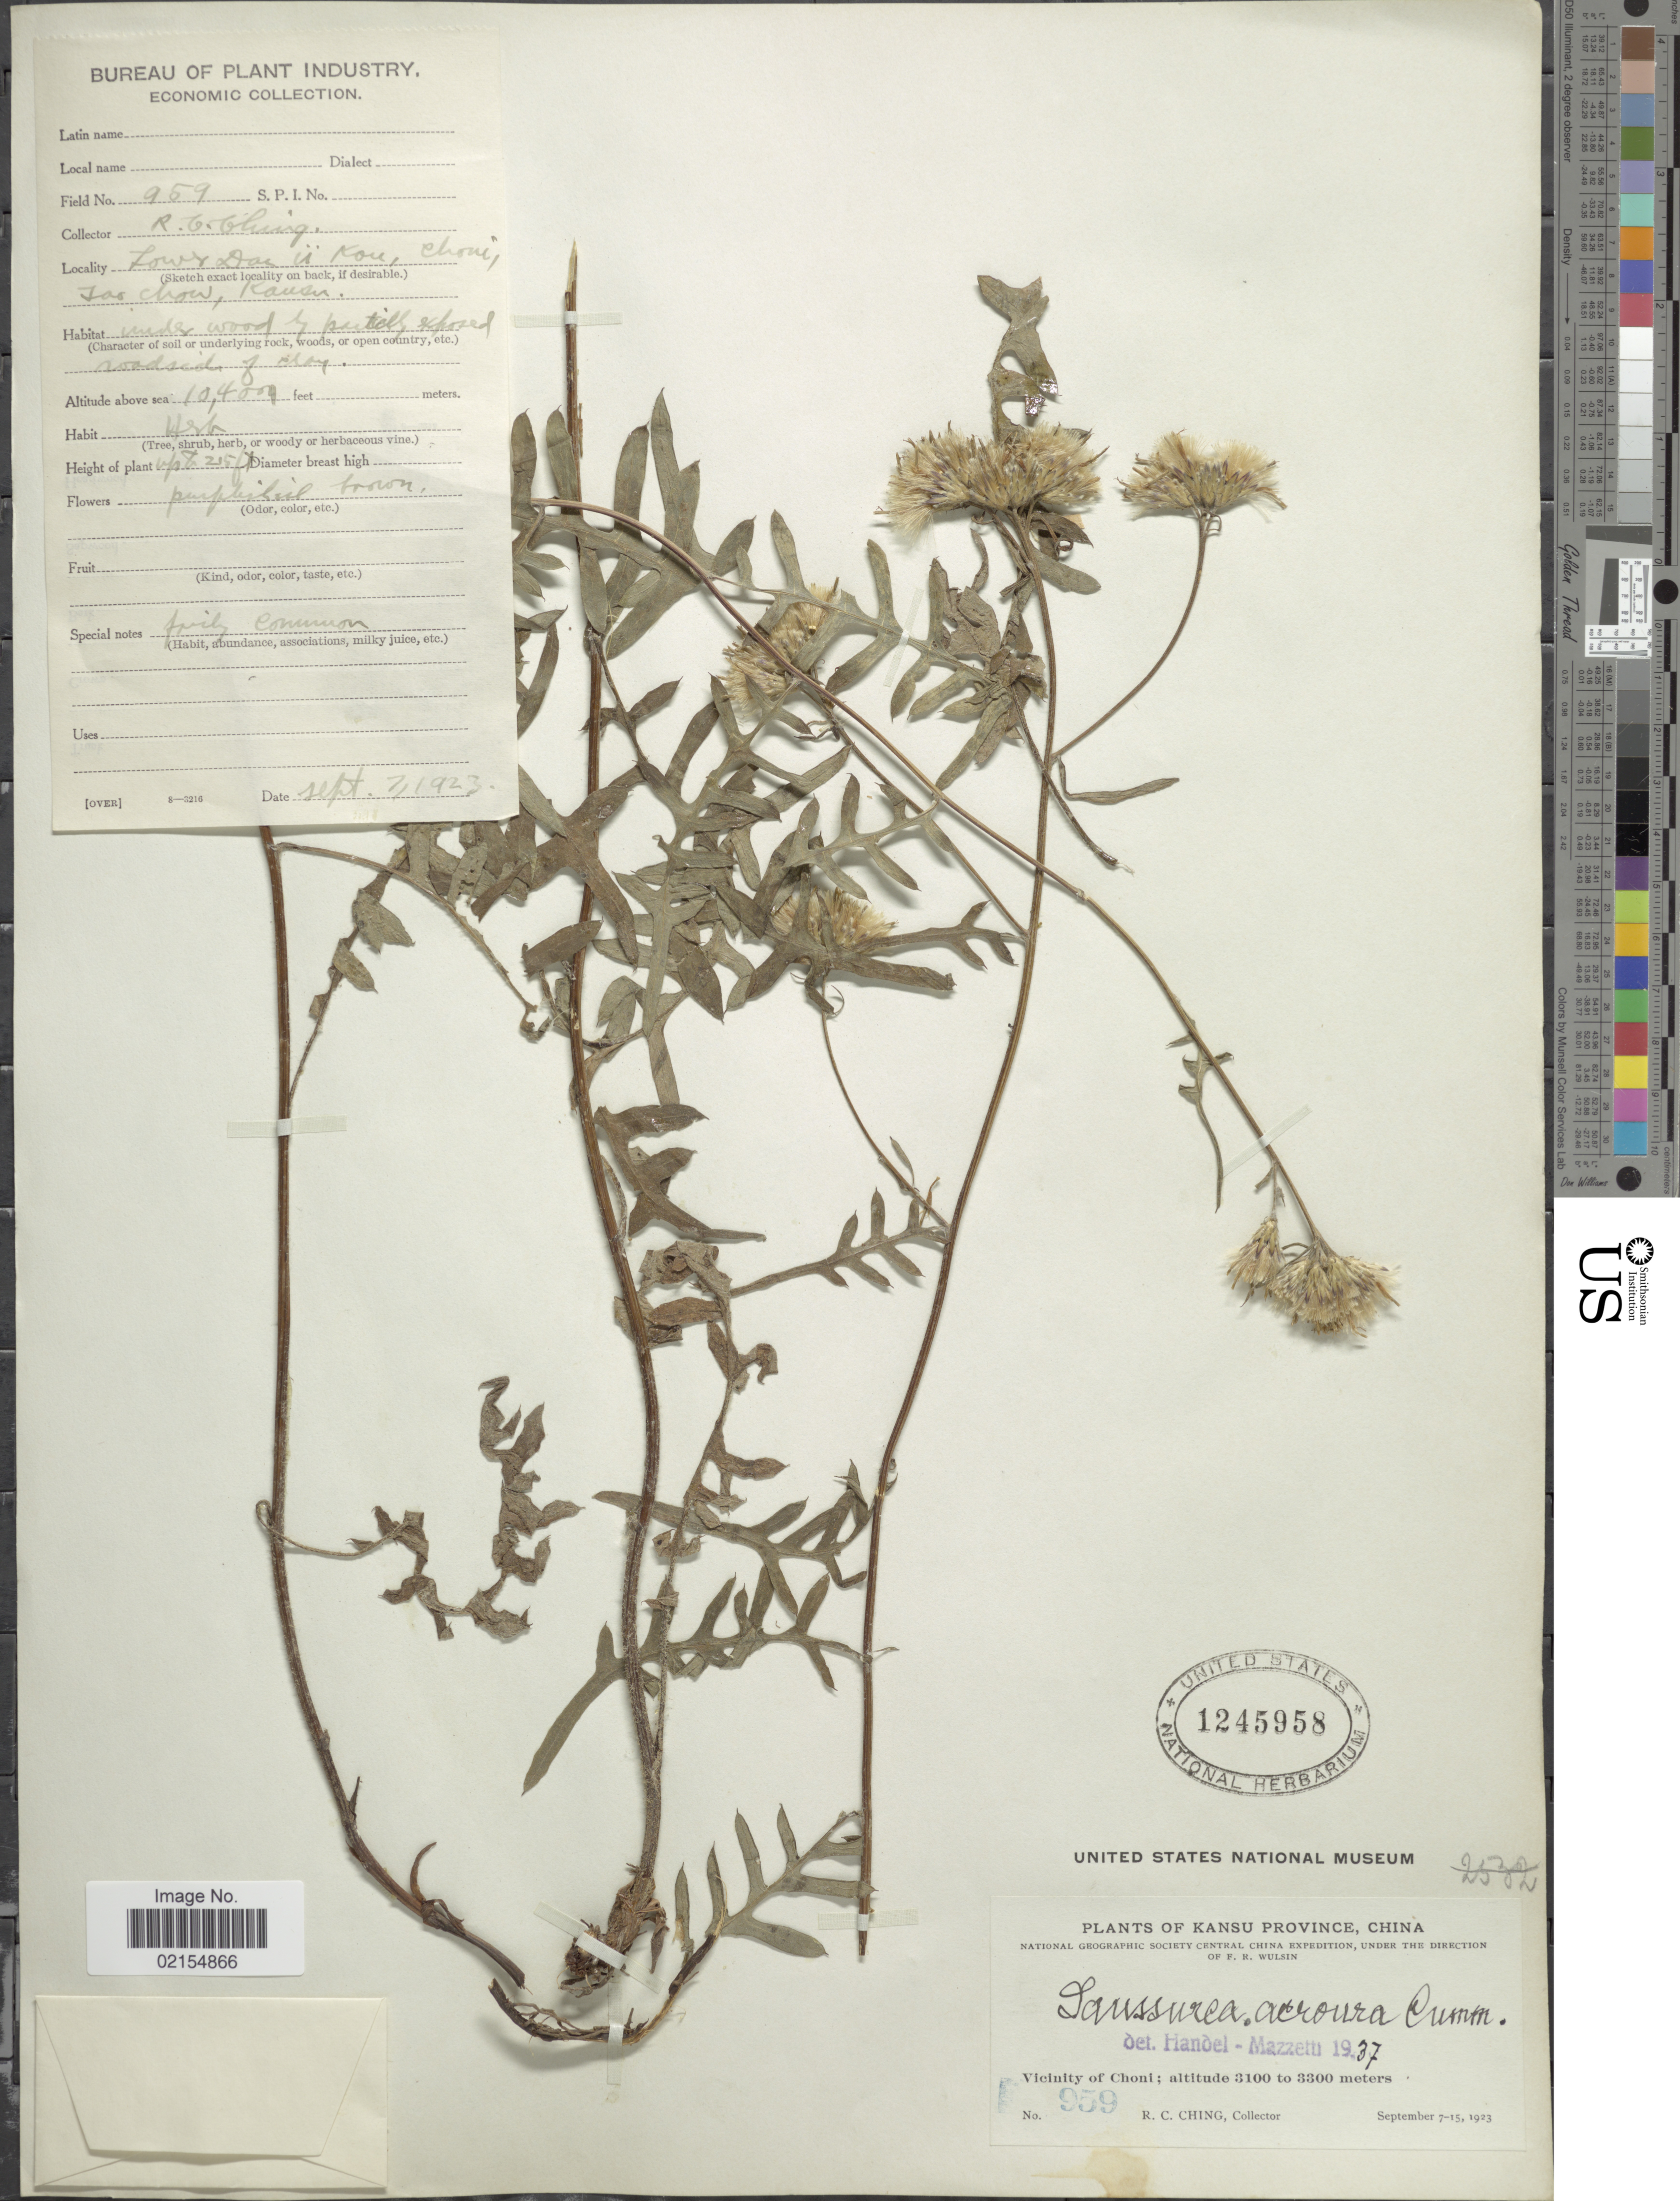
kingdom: Plantae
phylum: Tracheophyta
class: Magnoliopsida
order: Asterales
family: Asteraceae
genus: Saussurea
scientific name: Saussurea acroura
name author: H.A. Cummins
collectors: R. C. Ching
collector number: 959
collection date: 1923-09-07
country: China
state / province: Gansu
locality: Vicinity of Choni, Lower Dar Ü Kou, Choni, Tao Chow, Kansu Province, China.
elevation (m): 3170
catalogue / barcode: US 1245958